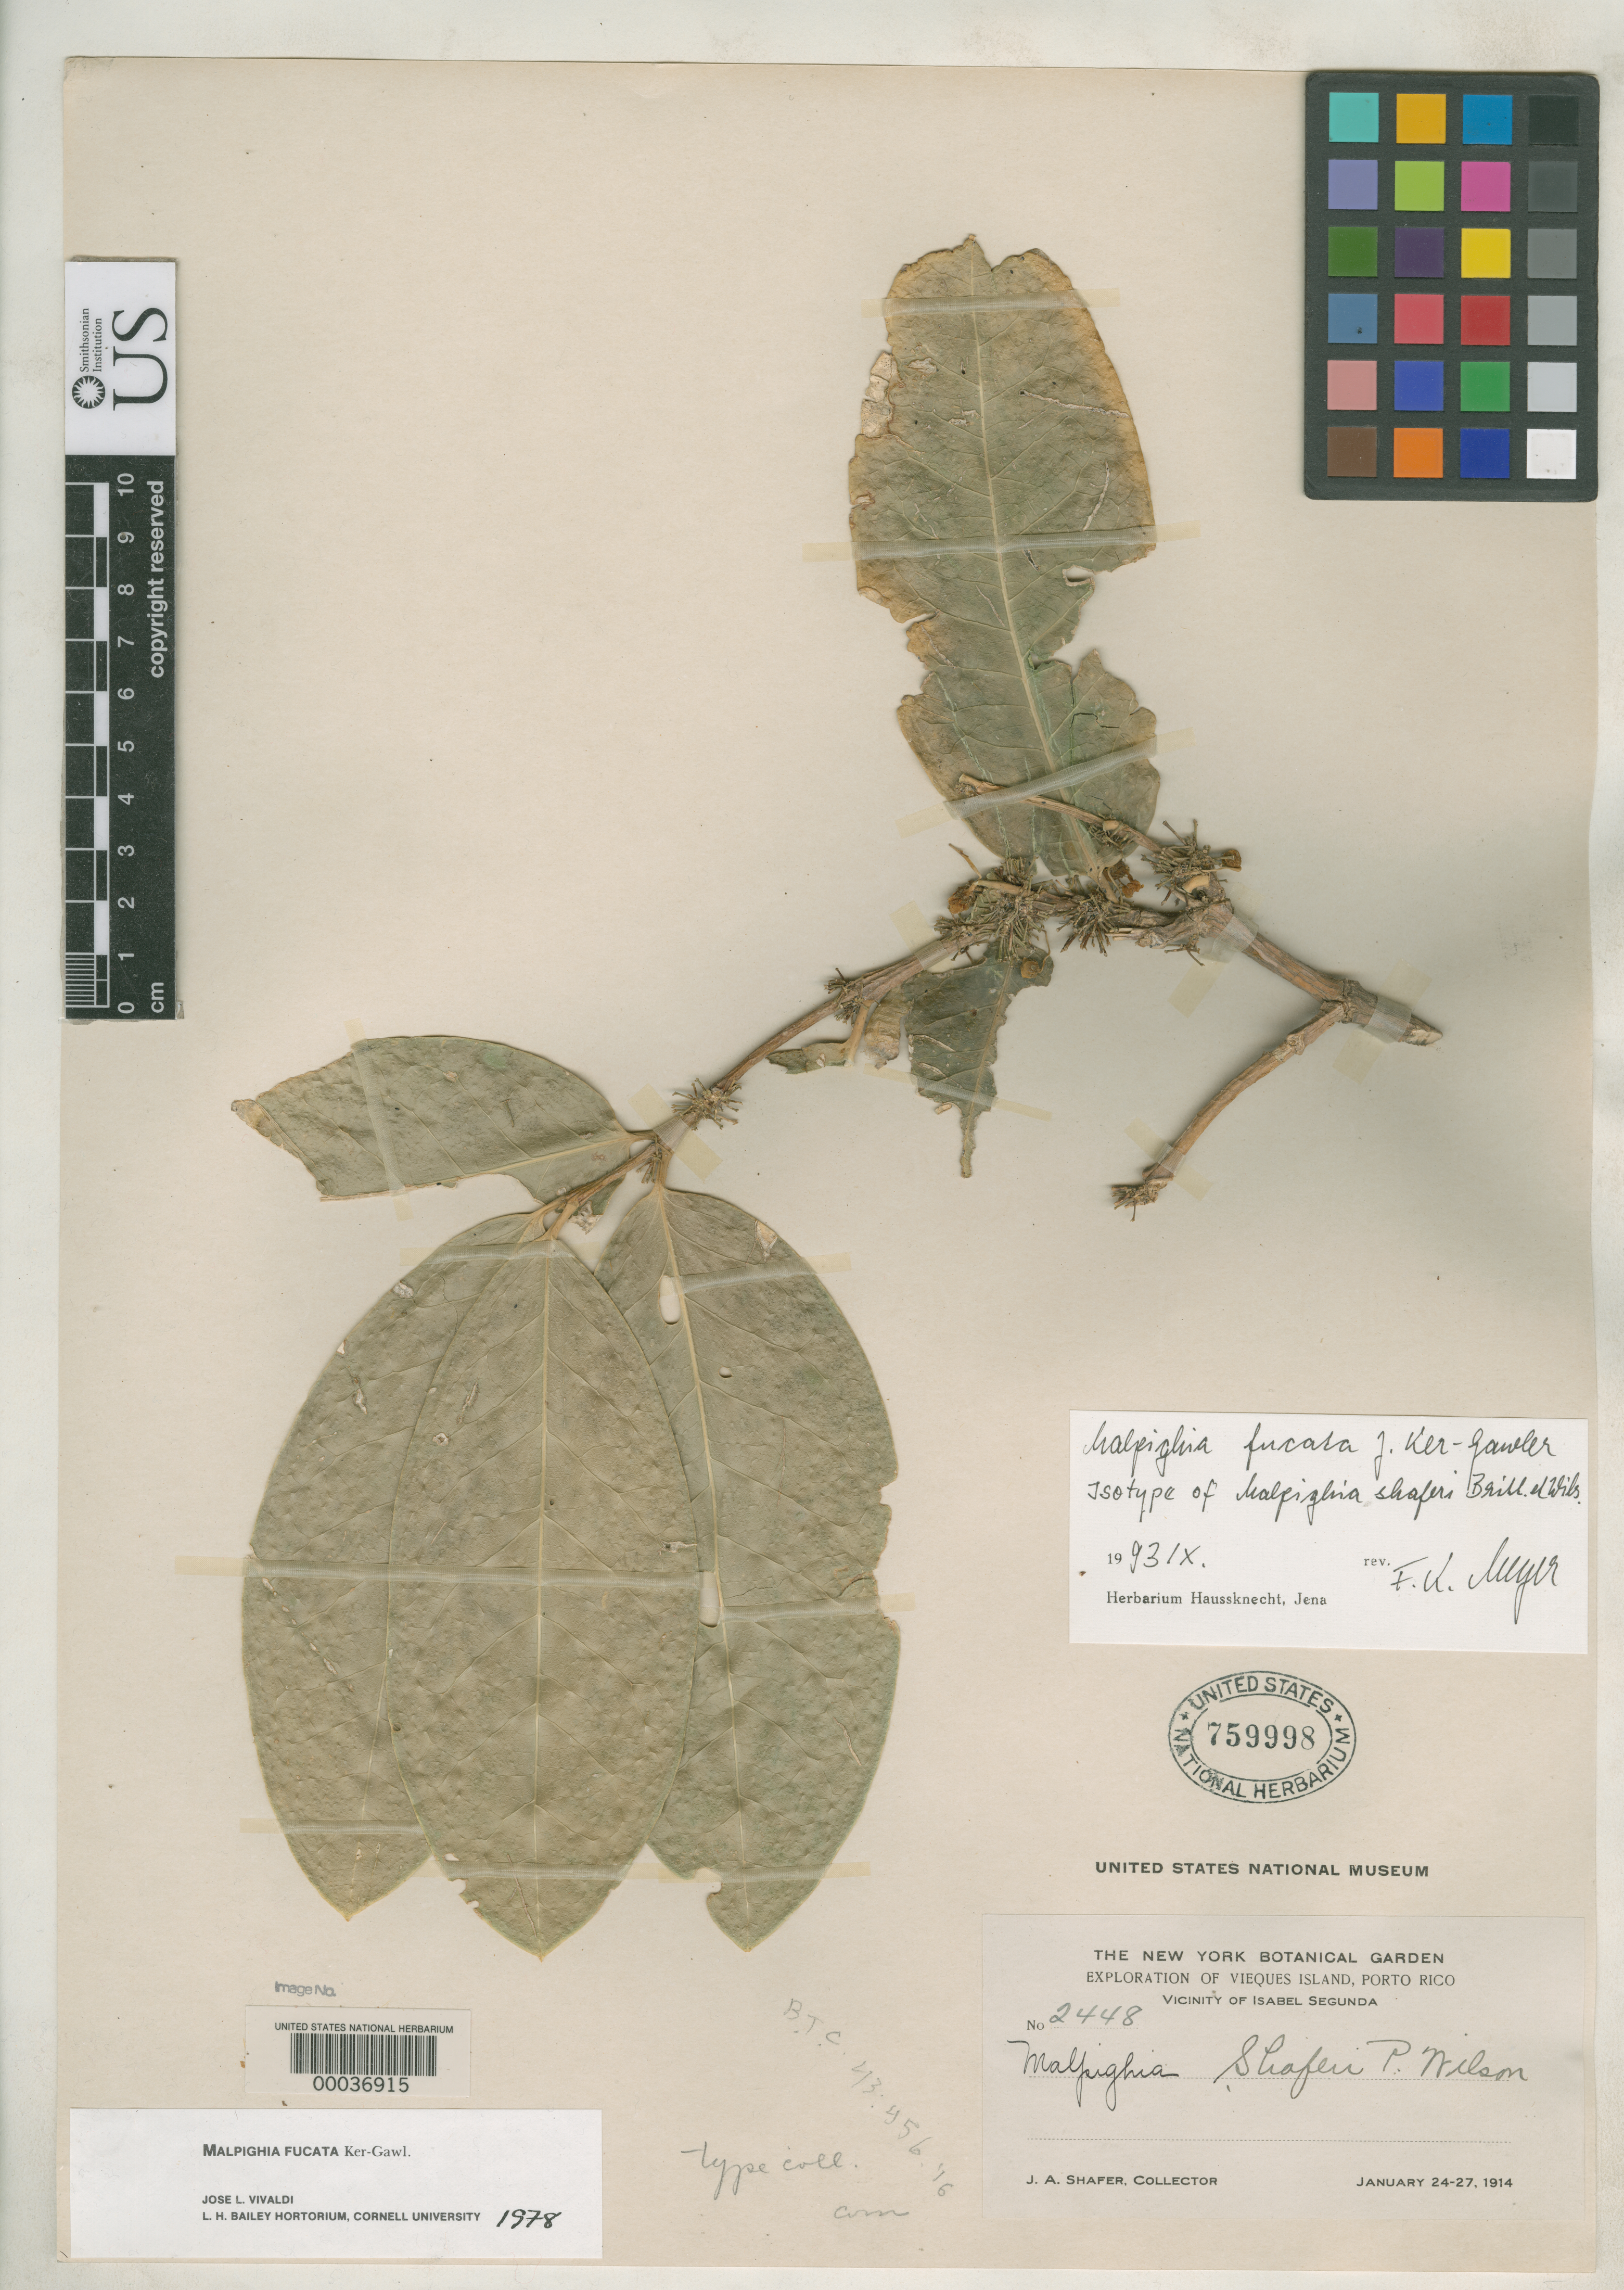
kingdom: Plantae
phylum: Tracheophyta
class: Magnoliopsida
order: Malpighiales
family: Malpighiaceae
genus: Malpighia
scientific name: Malpighia shaferi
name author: Britton & P. Wilson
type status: Isotype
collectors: J. A. Shafer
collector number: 2448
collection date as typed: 24 Jan 1914 to 28 Jan 1914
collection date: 1914-01-24/1914-01-28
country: Puerto Rico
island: Vieques Island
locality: Vicinity of Isabel Segunda.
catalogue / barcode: US 759998